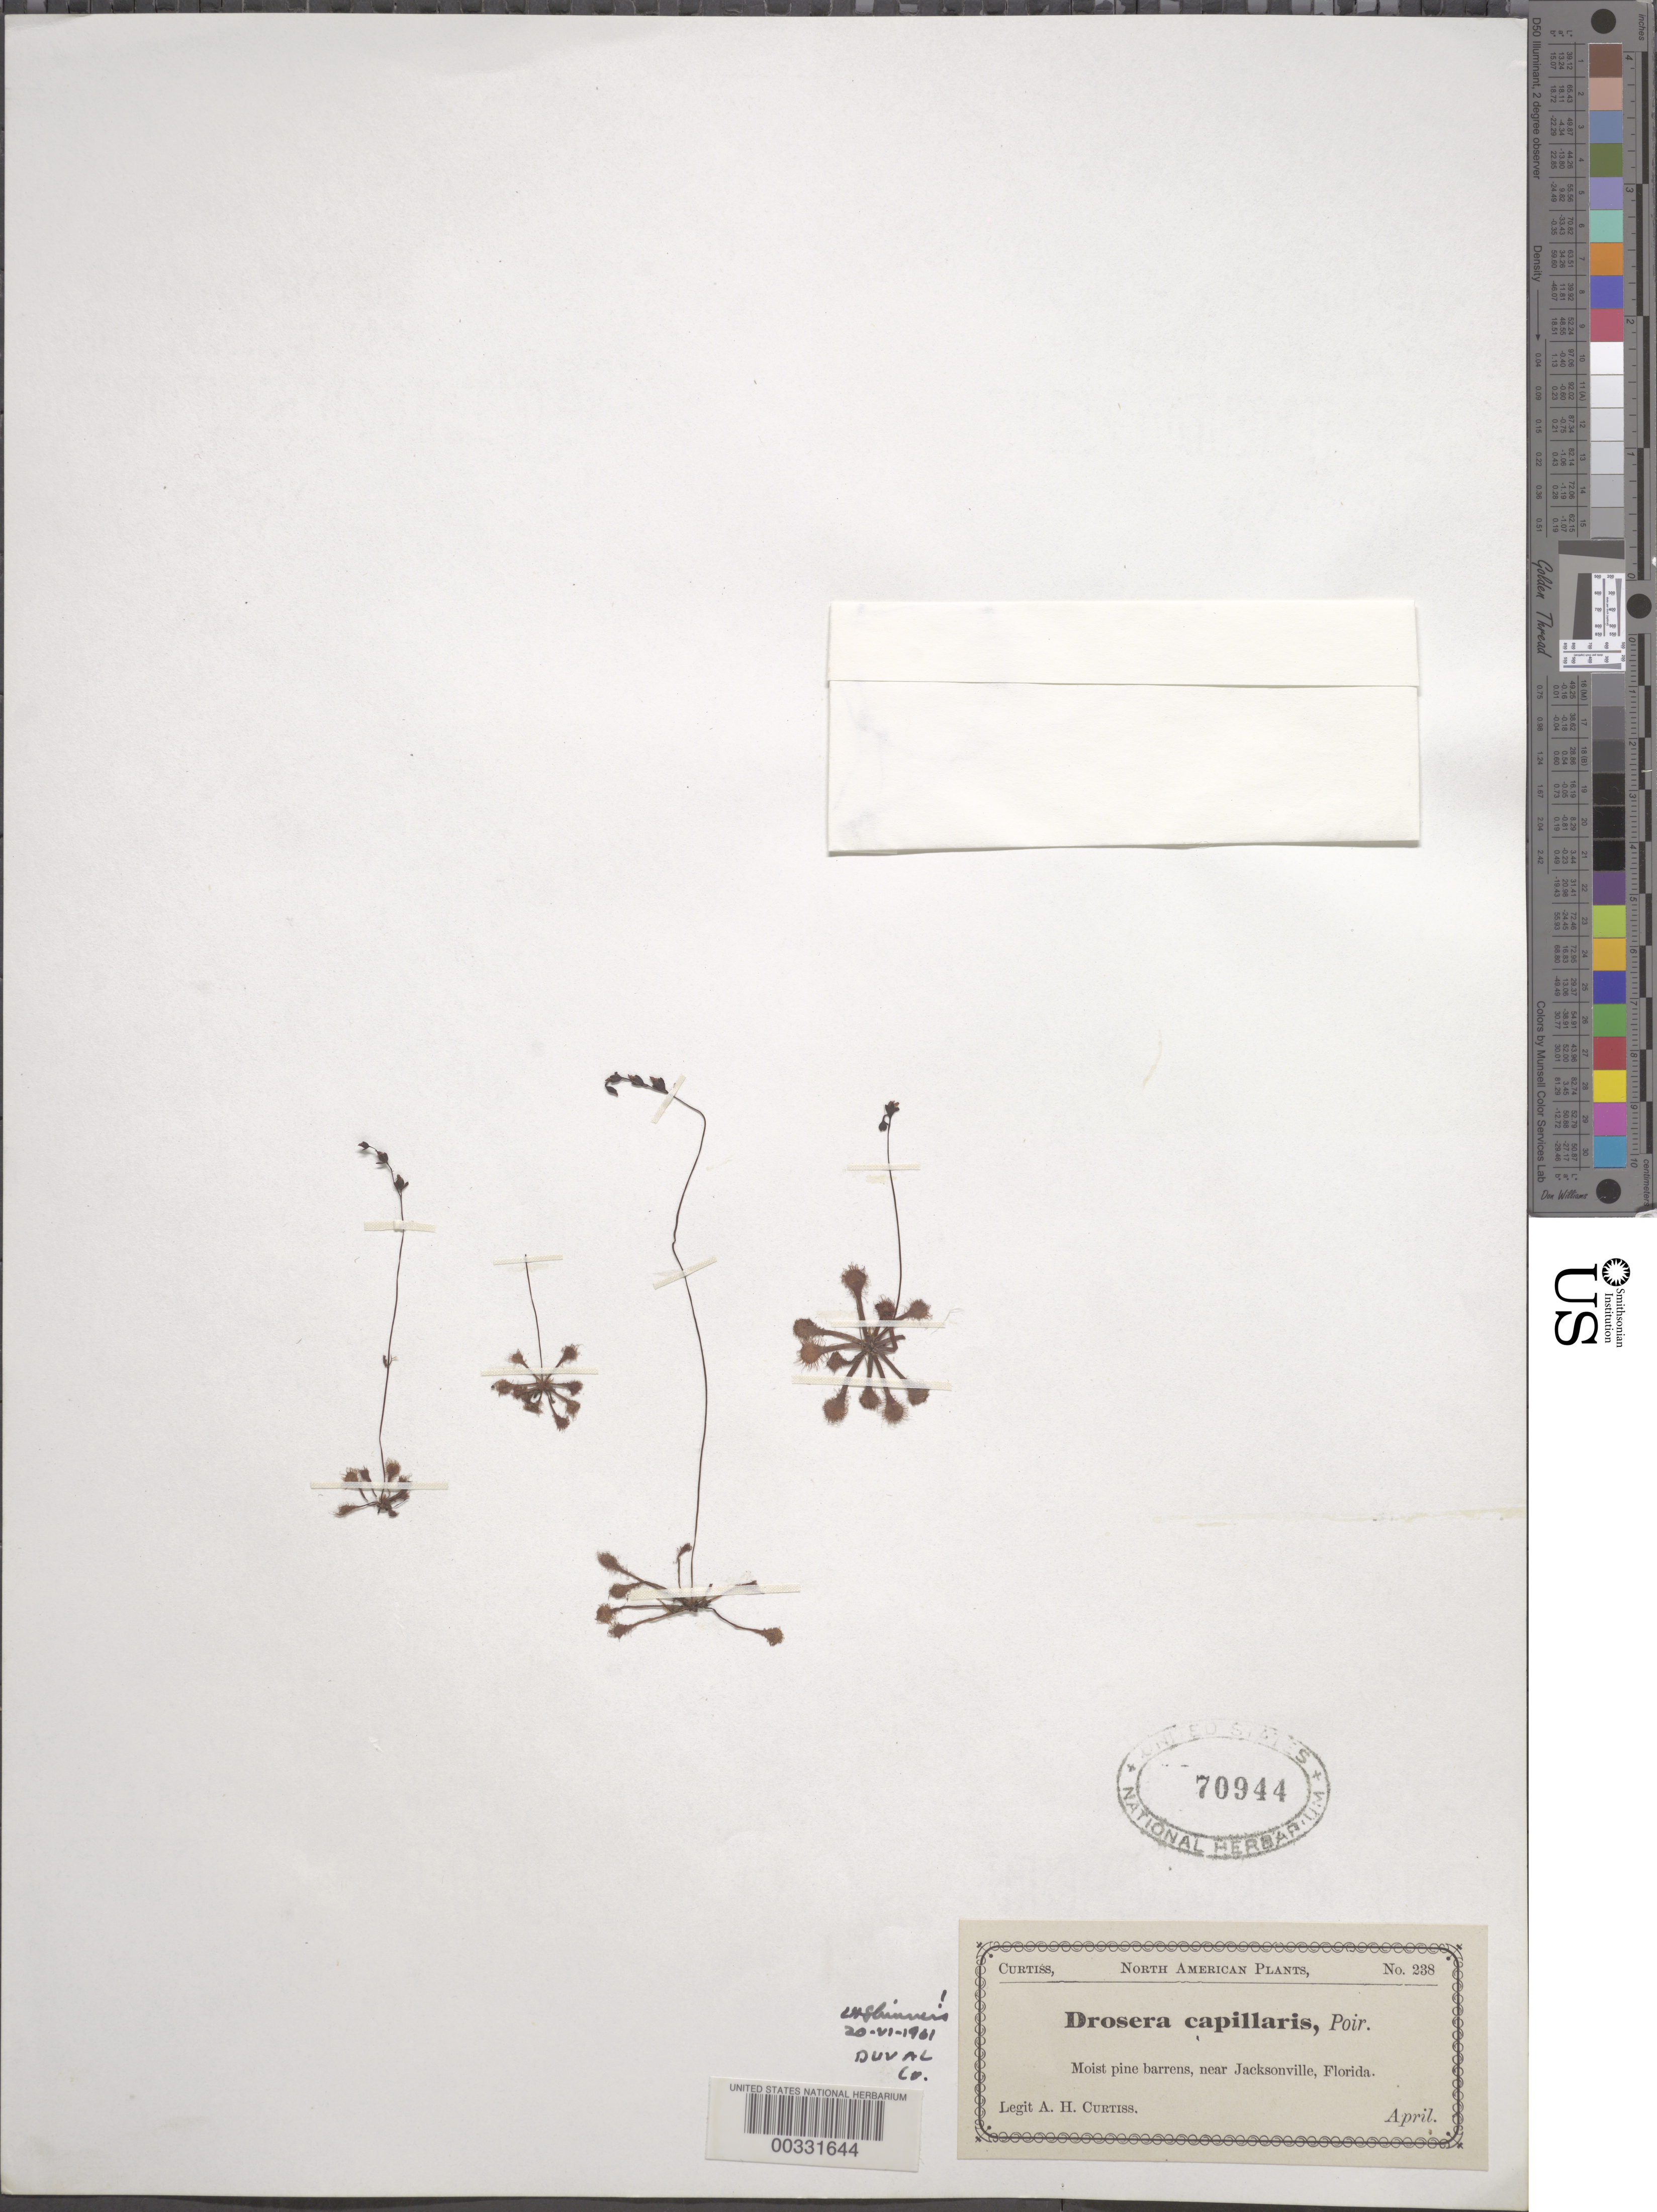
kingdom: Plantae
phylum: Tracheophyta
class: Magnoliopsida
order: Caryophyllales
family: Droseraceae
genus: Drosera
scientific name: Drosera capillaris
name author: Poir.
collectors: A. H. Curtiss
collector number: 238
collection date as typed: Apr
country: United States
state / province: Florida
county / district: Duval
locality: Jacksonville, near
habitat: Moist pine barrens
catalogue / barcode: US 70944